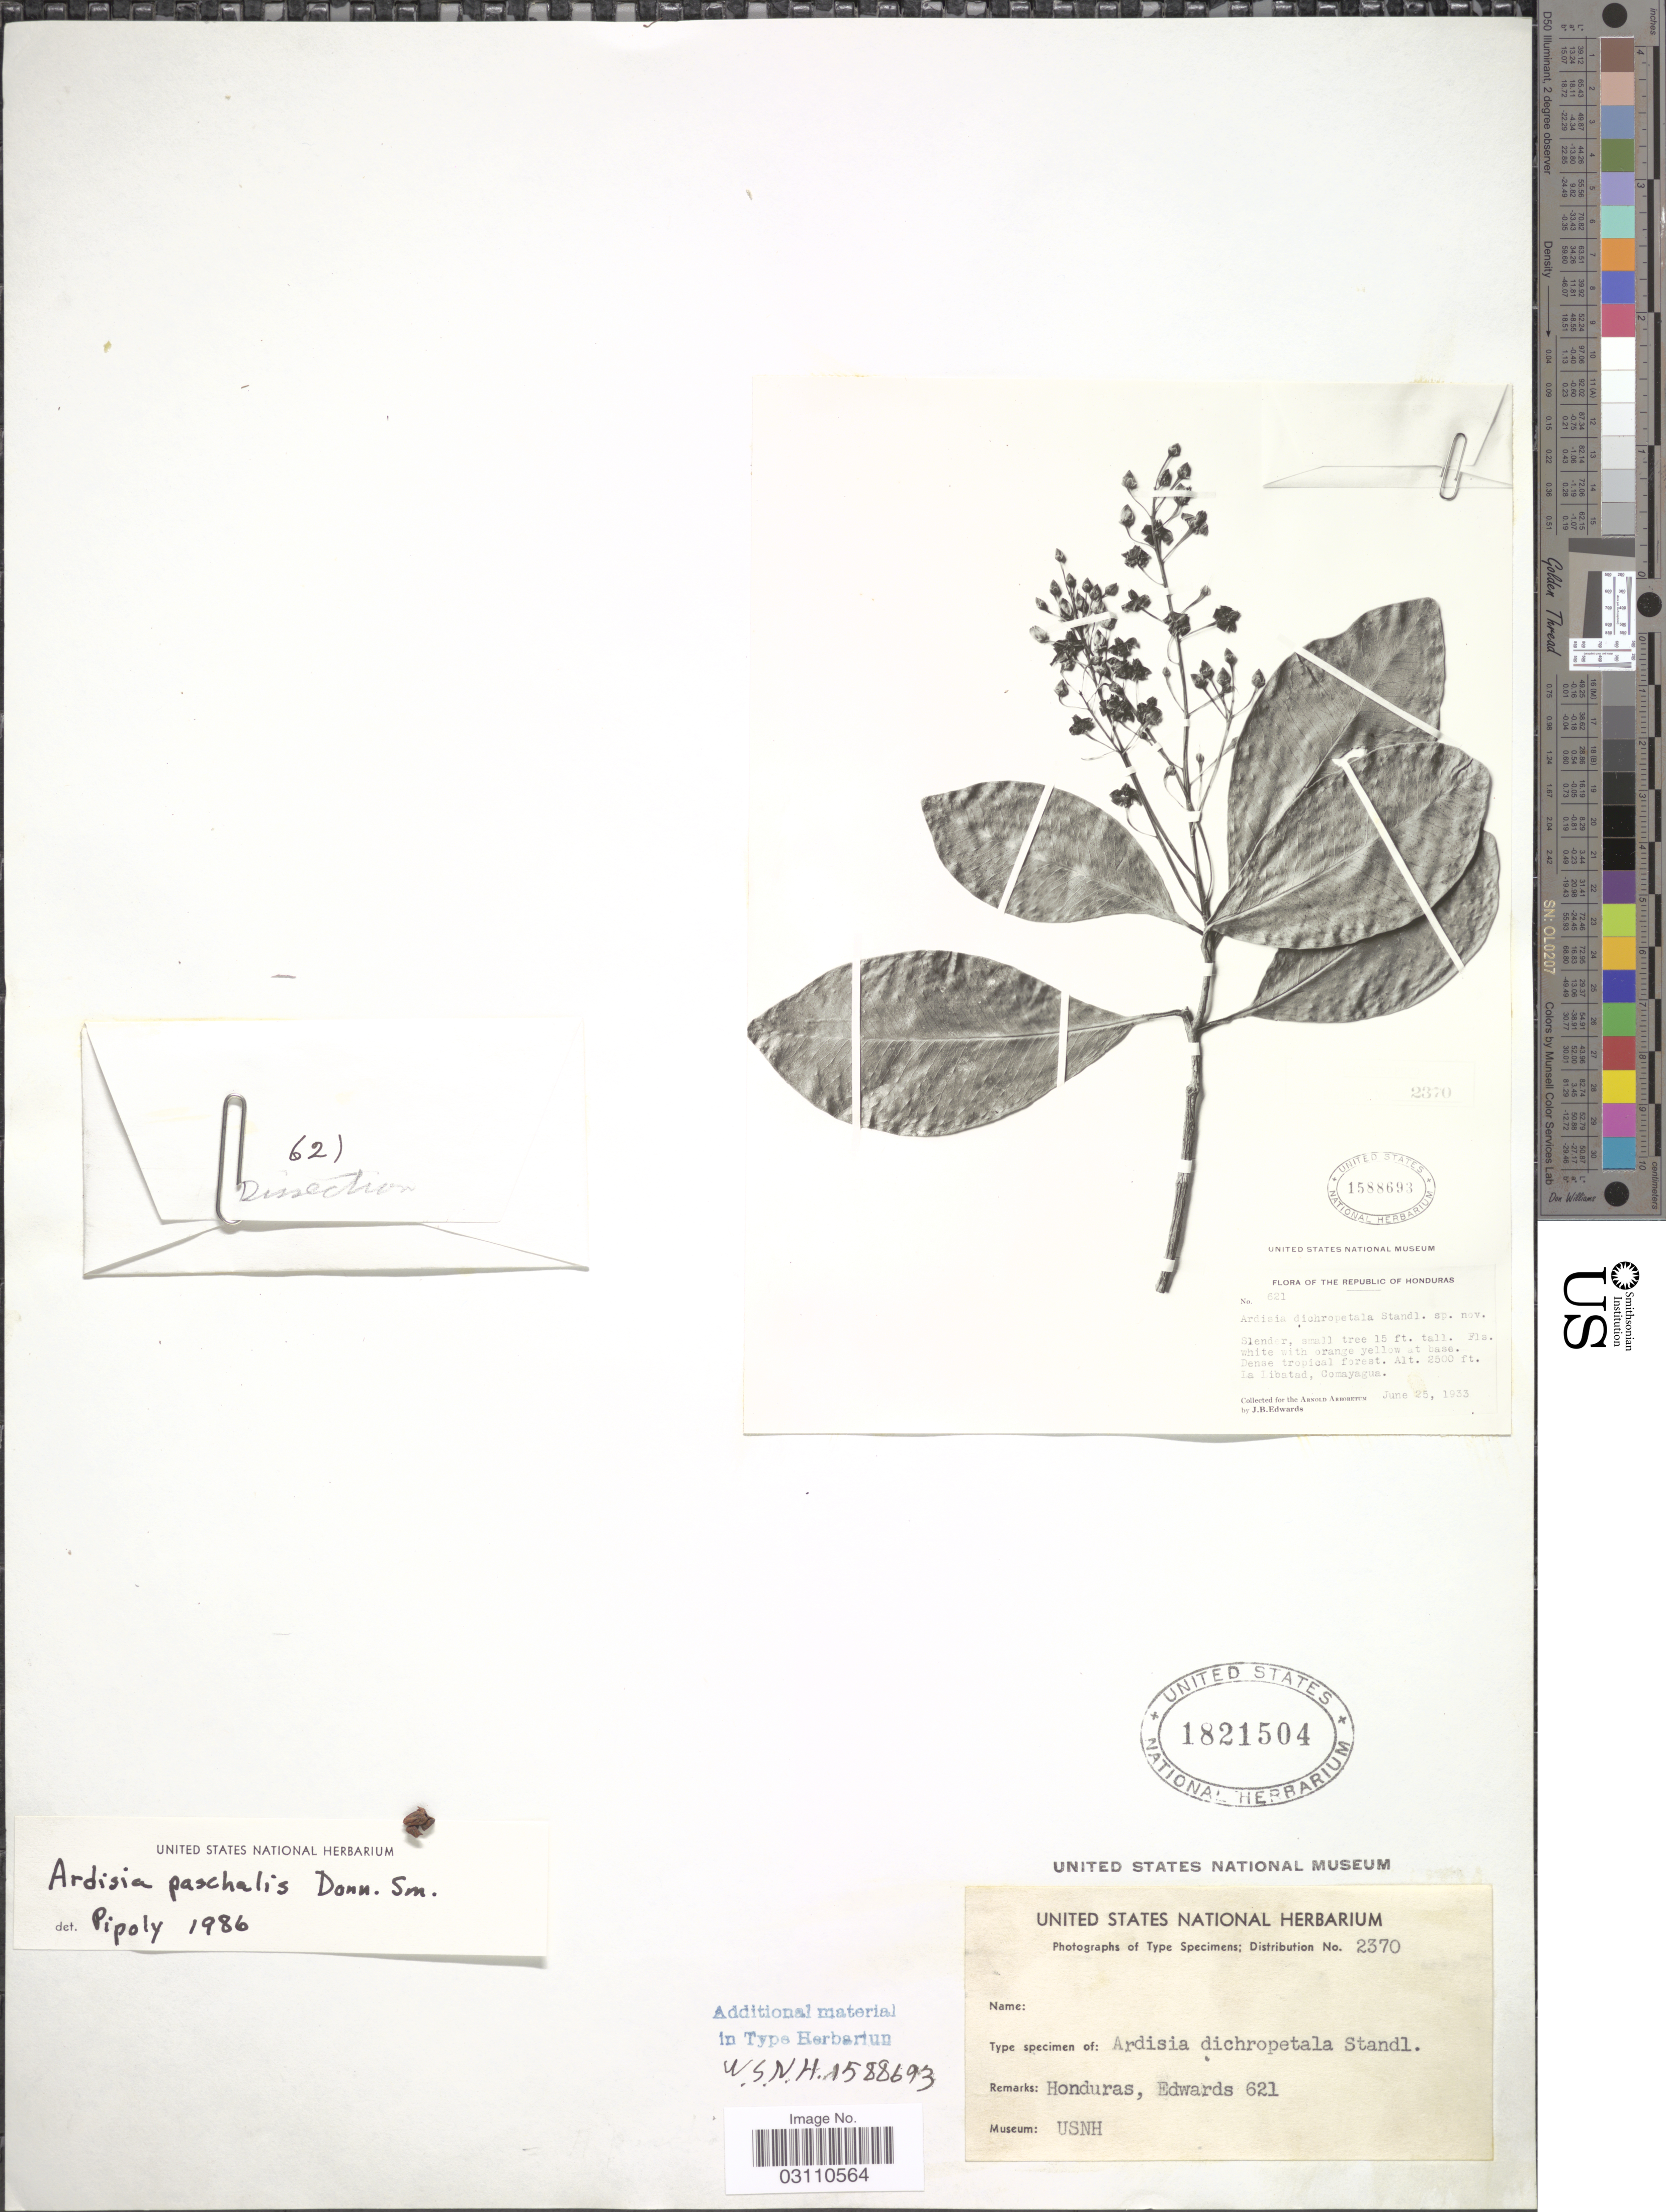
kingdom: Plantae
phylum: Tracheophyta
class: Magnoliopsida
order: Ericales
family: Primulaceae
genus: Ardisia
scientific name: Ardisia paschalis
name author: Donn. Sm.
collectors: J. B. Edwards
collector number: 621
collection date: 1933-06-25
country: Honduras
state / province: Comayagua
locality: La Libatad.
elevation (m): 762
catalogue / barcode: US 1588693